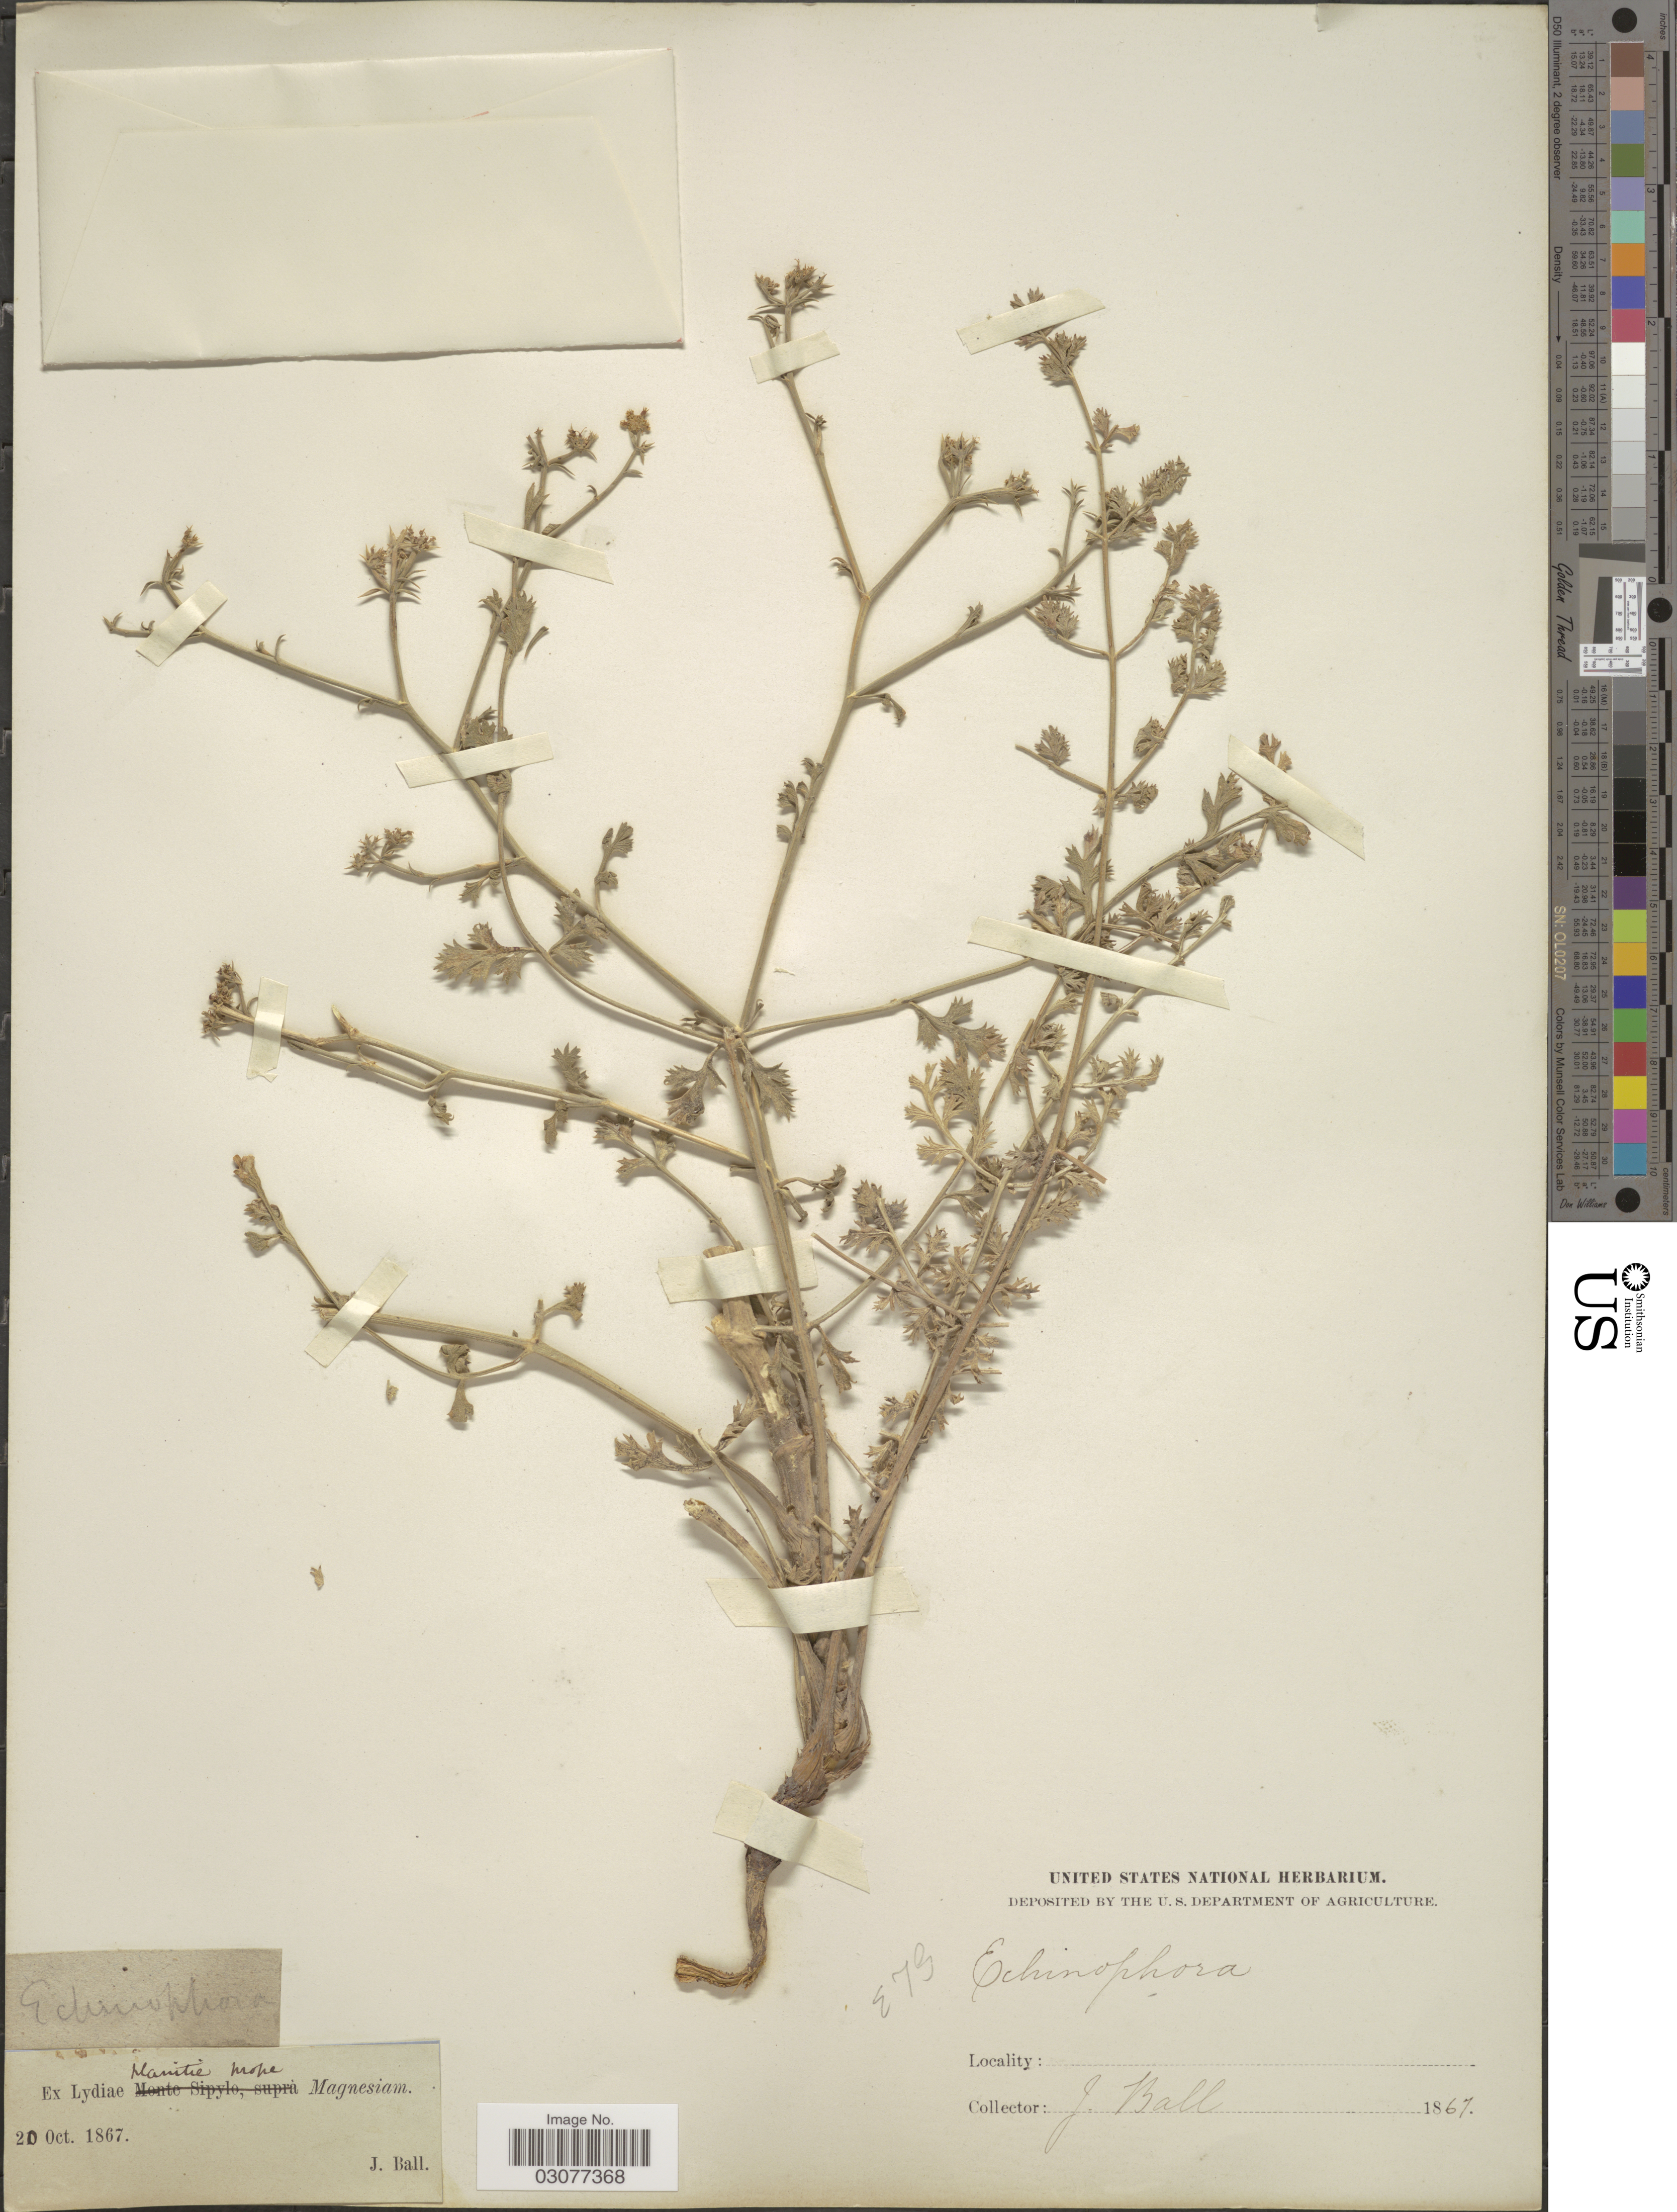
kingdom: Plantae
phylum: Tracheophyta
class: Magnoliopsida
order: Apiales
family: Apiaceae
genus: Echinophora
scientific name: Echinophora sibthorpiana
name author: Guss.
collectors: J. Ball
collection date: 1867-10-20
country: Turkey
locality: Ex Lydiae Mamitie prope Magnesiam.